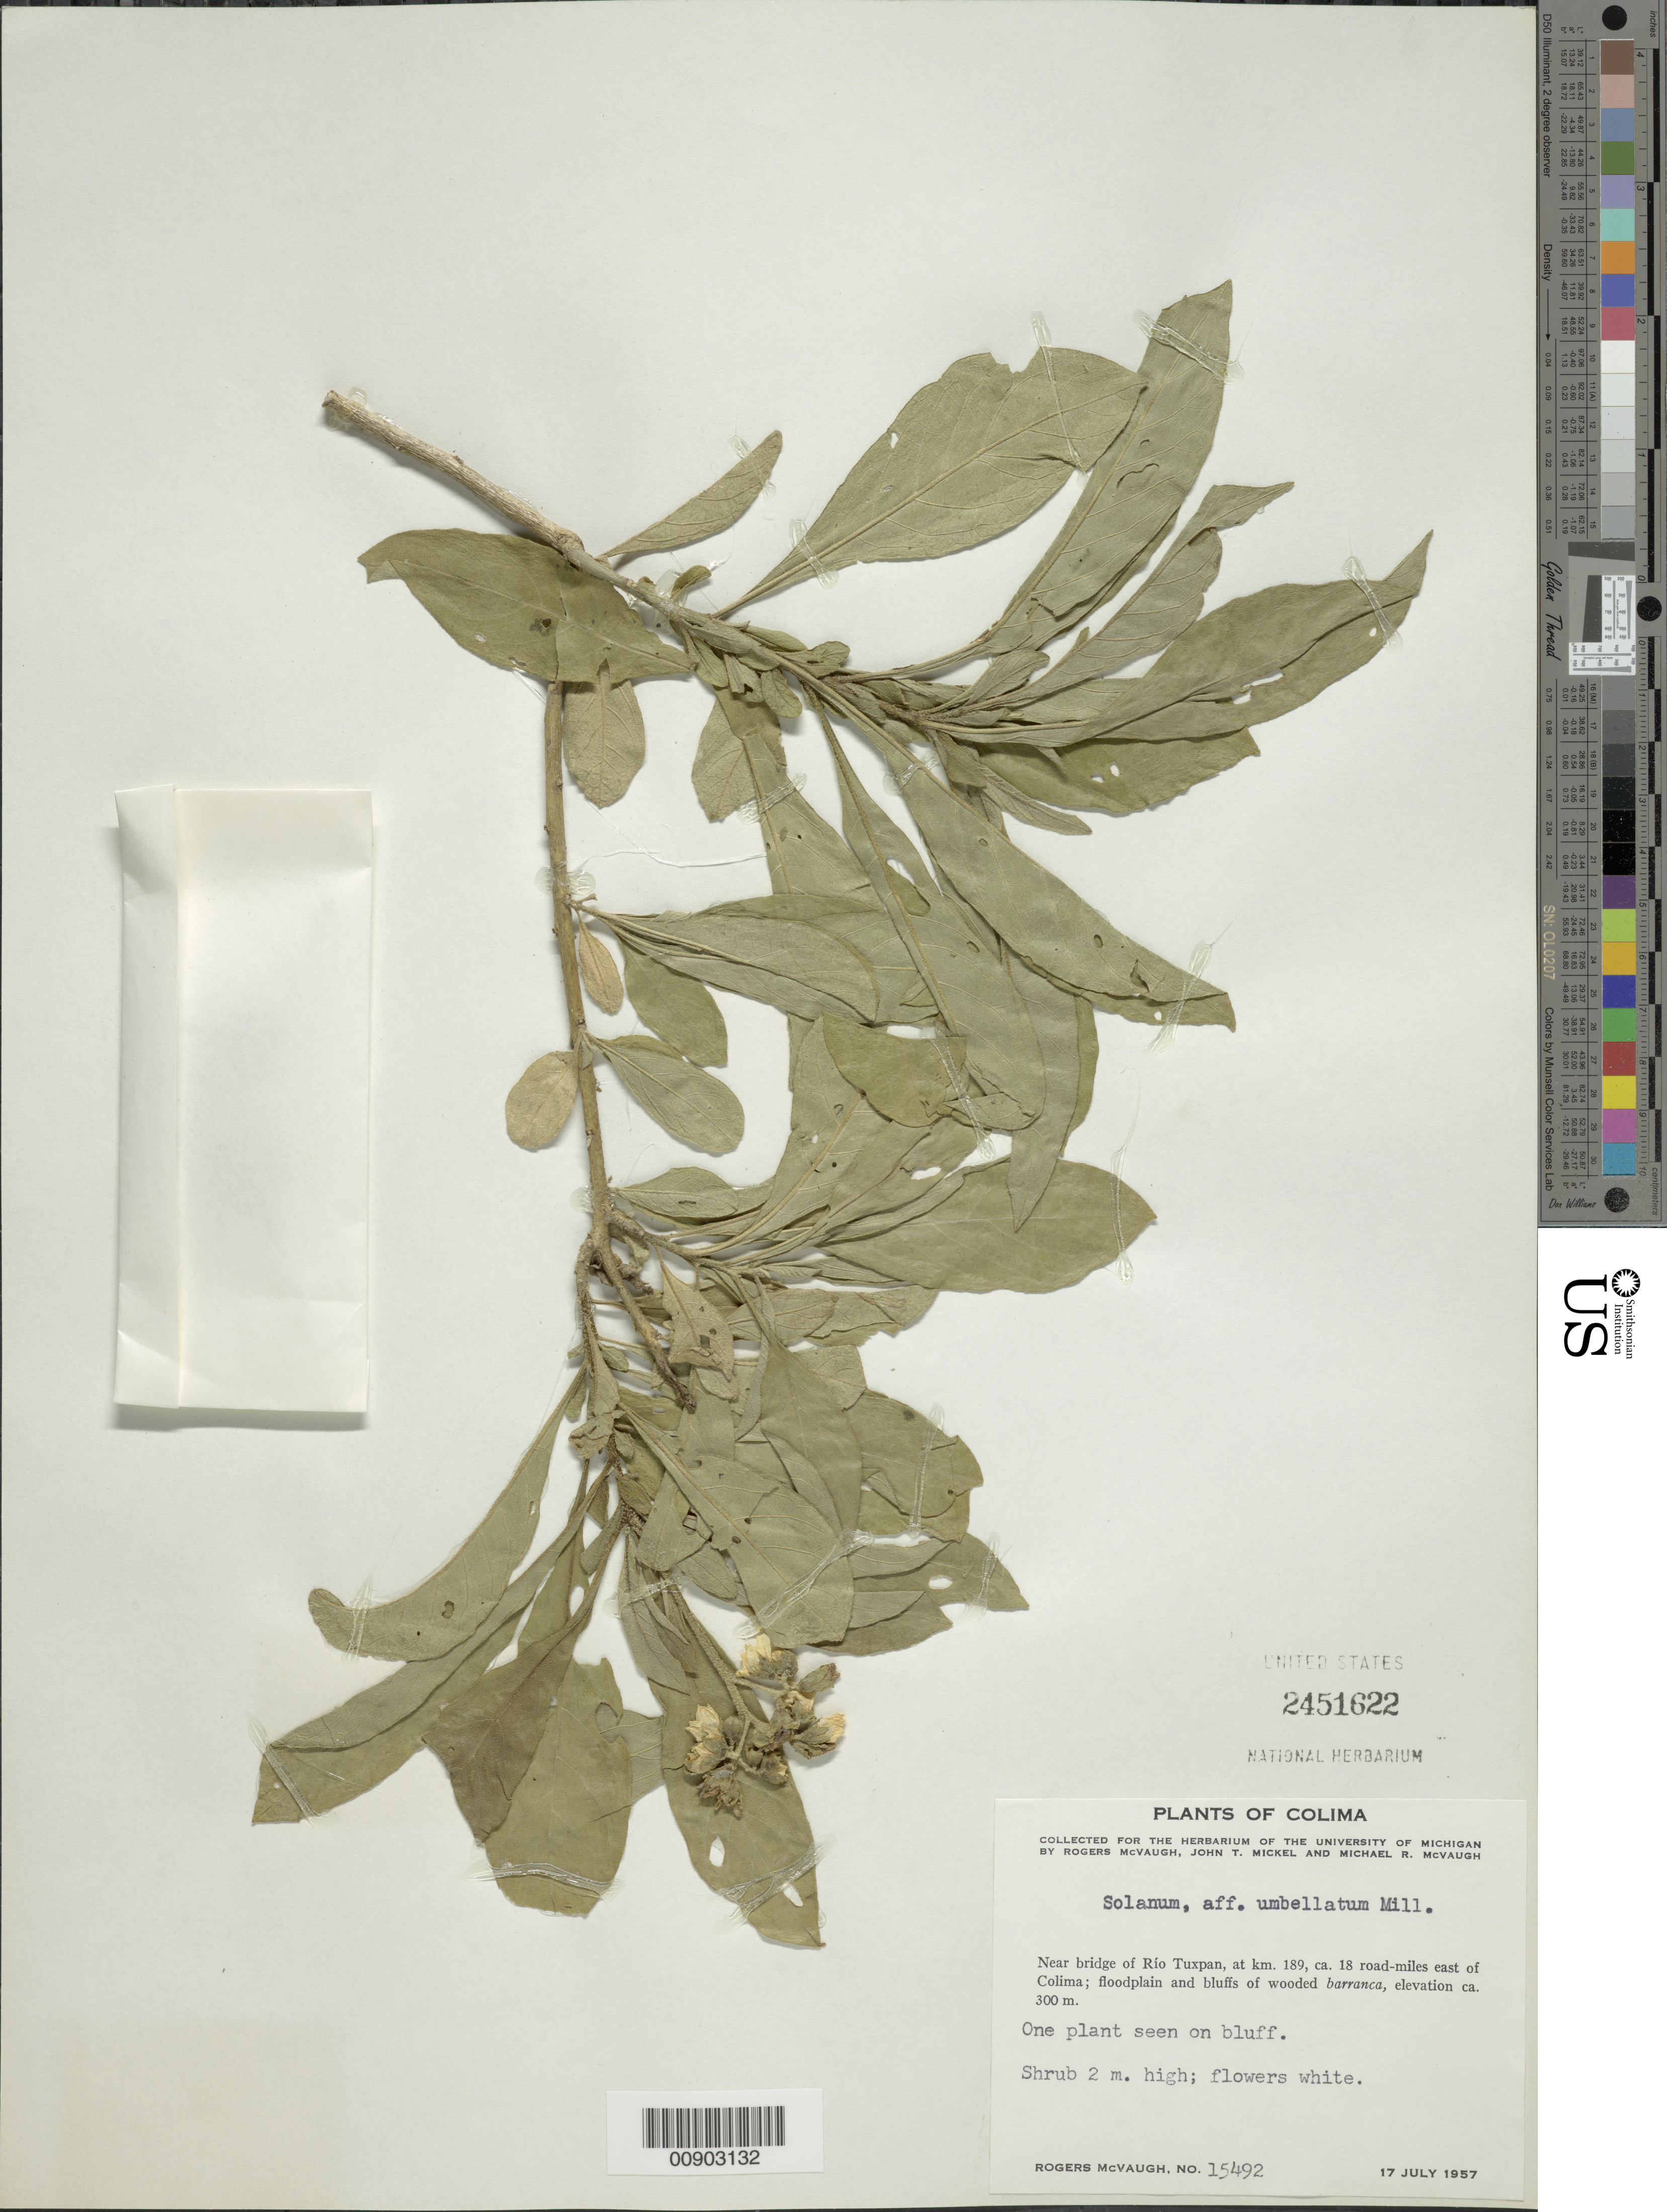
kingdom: Plantae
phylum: Tracheophyta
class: Magnoliopsida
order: Solanales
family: Solanaceae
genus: Solanum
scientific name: Solanum umbellatum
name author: Mill.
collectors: R. McVaugh, J. T. Mickel & M. R. McVaugh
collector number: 15492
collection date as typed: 17 Jul 1957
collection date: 1957-07-17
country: Mexico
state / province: Colima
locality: Near bridge of Río Tuxpan, at km. 189, ca. 18 road-miles east of Colima.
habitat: Floodplain and bluffs of wooded barranca. On bluff.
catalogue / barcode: US 2451622